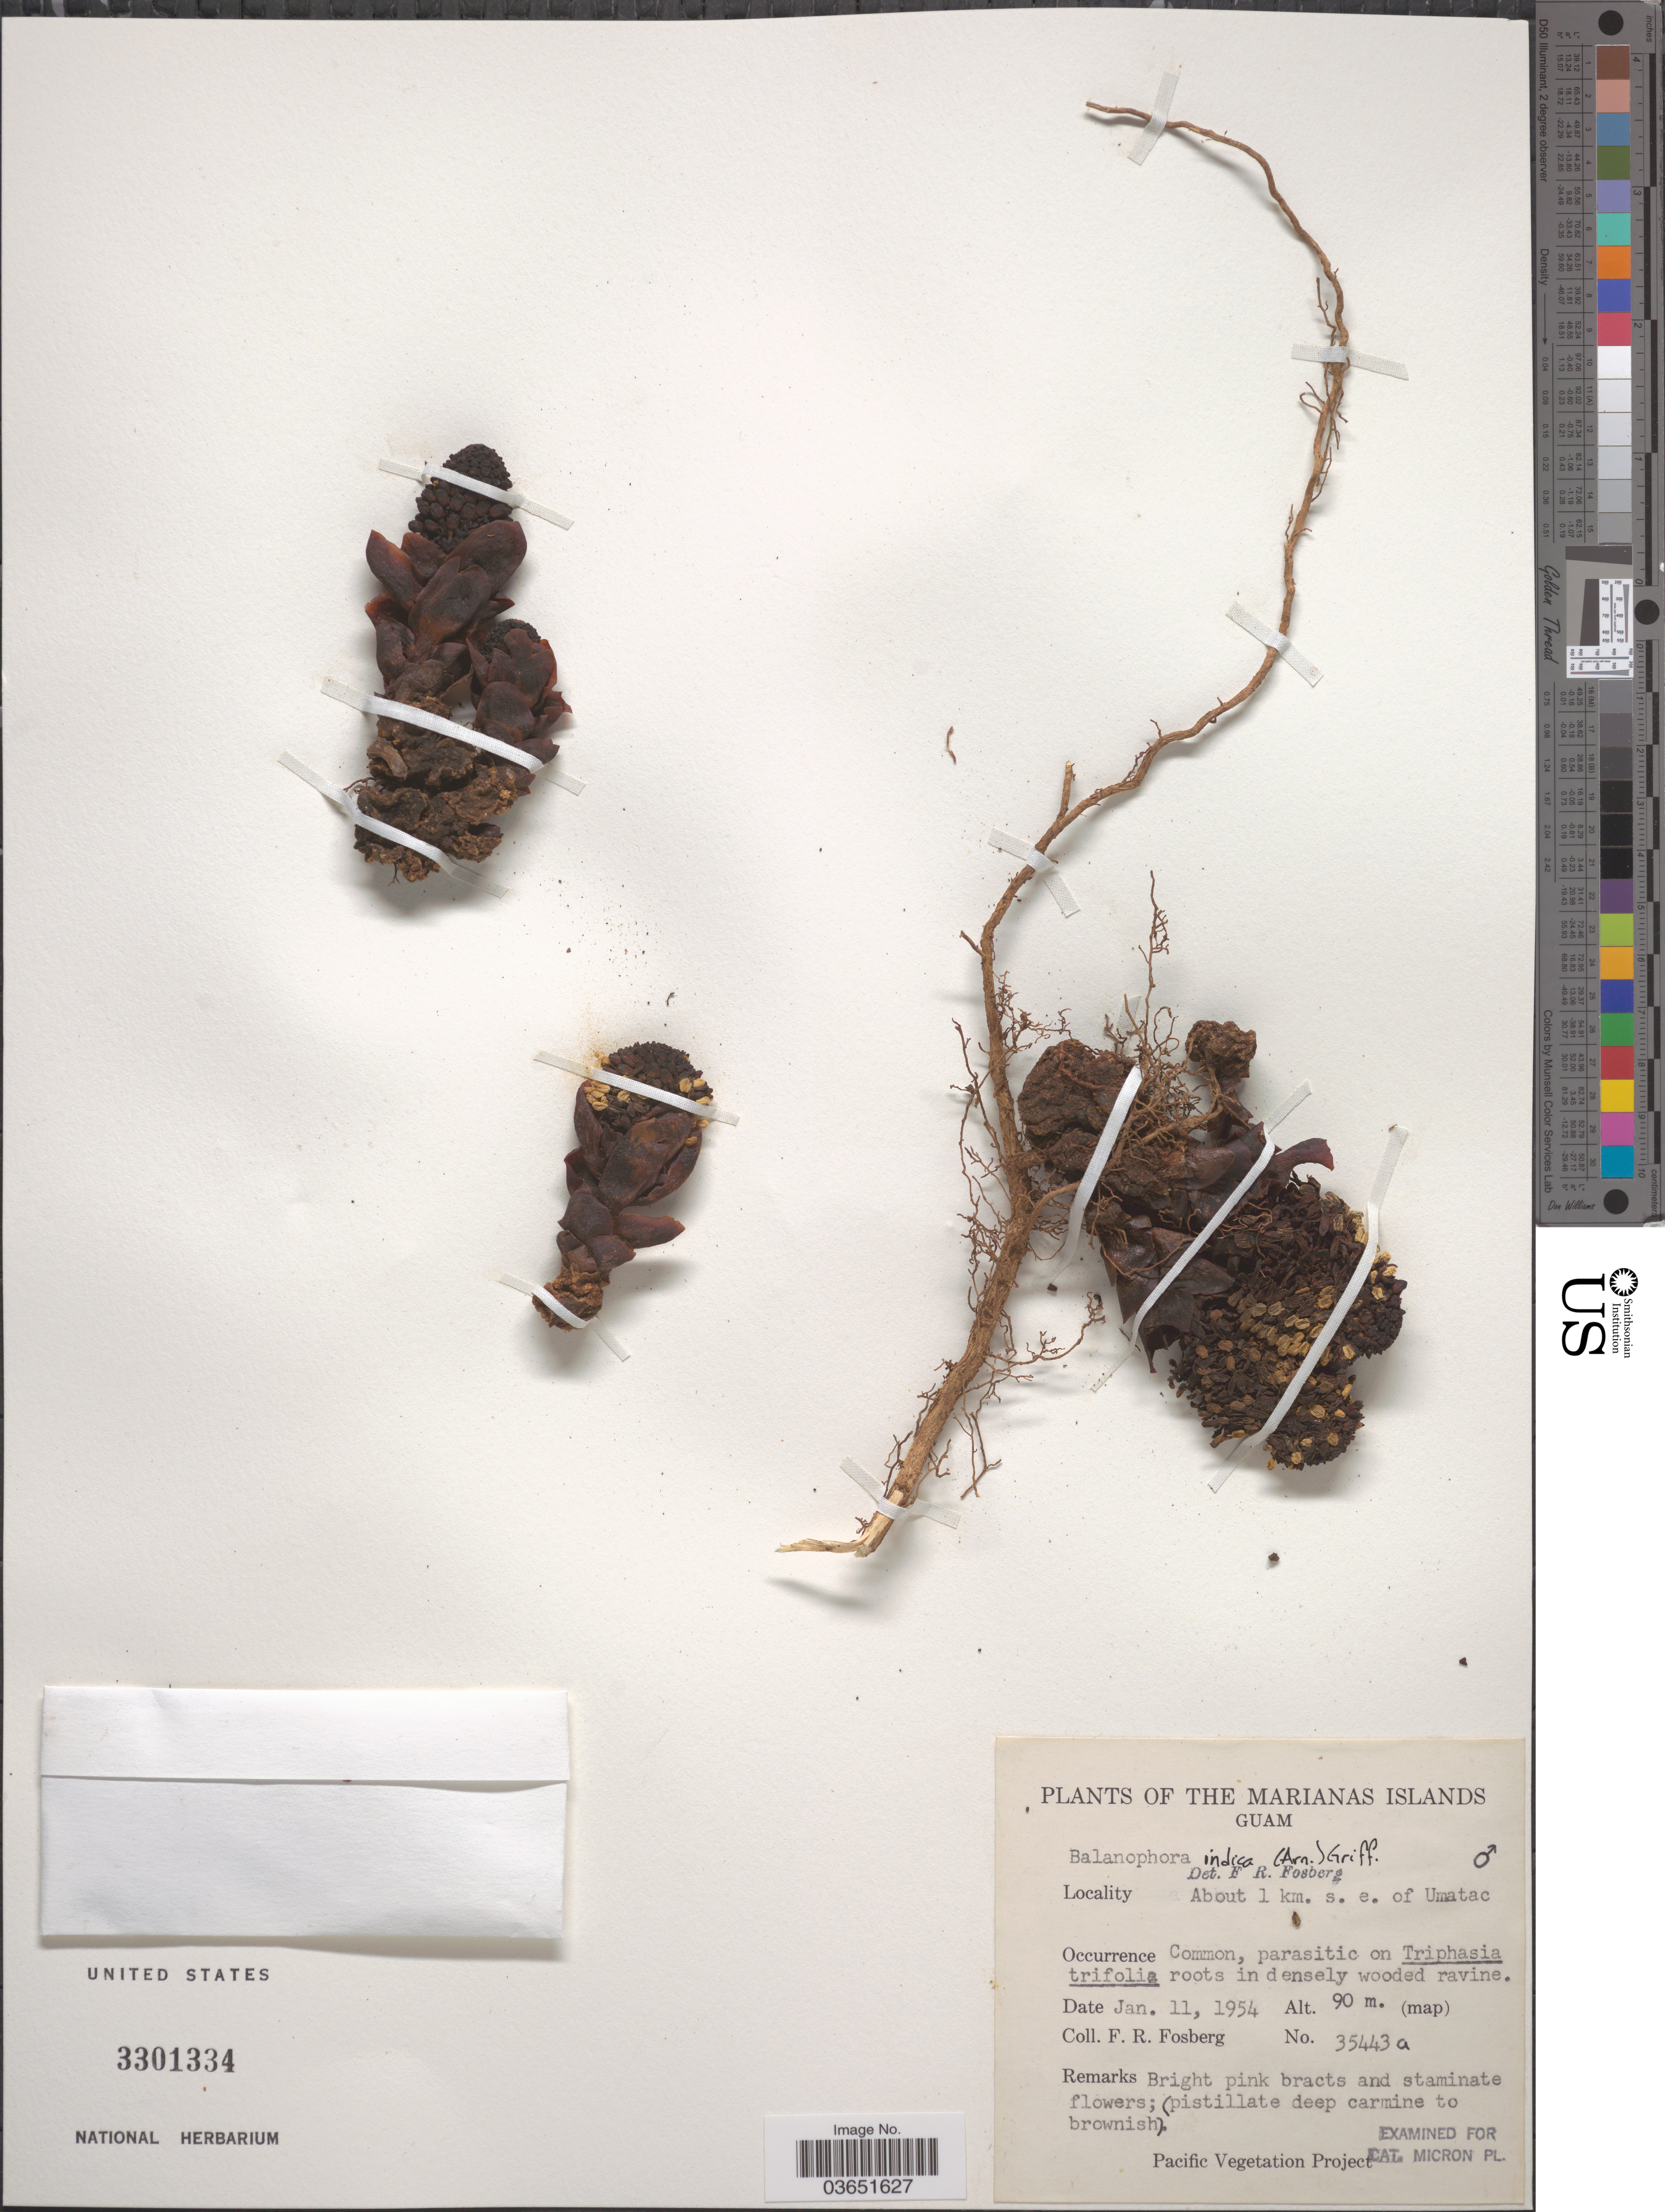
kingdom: Plantae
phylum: Tracheophyta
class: Magnoliopsida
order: Santalales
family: Balanophoraceae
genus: Balanophora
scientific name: Balanophora indica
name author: (Arn.) Griff.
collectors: F. R. Fosberg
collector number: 35443a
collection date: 1954-01-11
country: Guam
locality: The Marianas Islands. About 1 km. s.e. of Umatac.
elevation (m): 90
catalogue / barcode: US 3301334